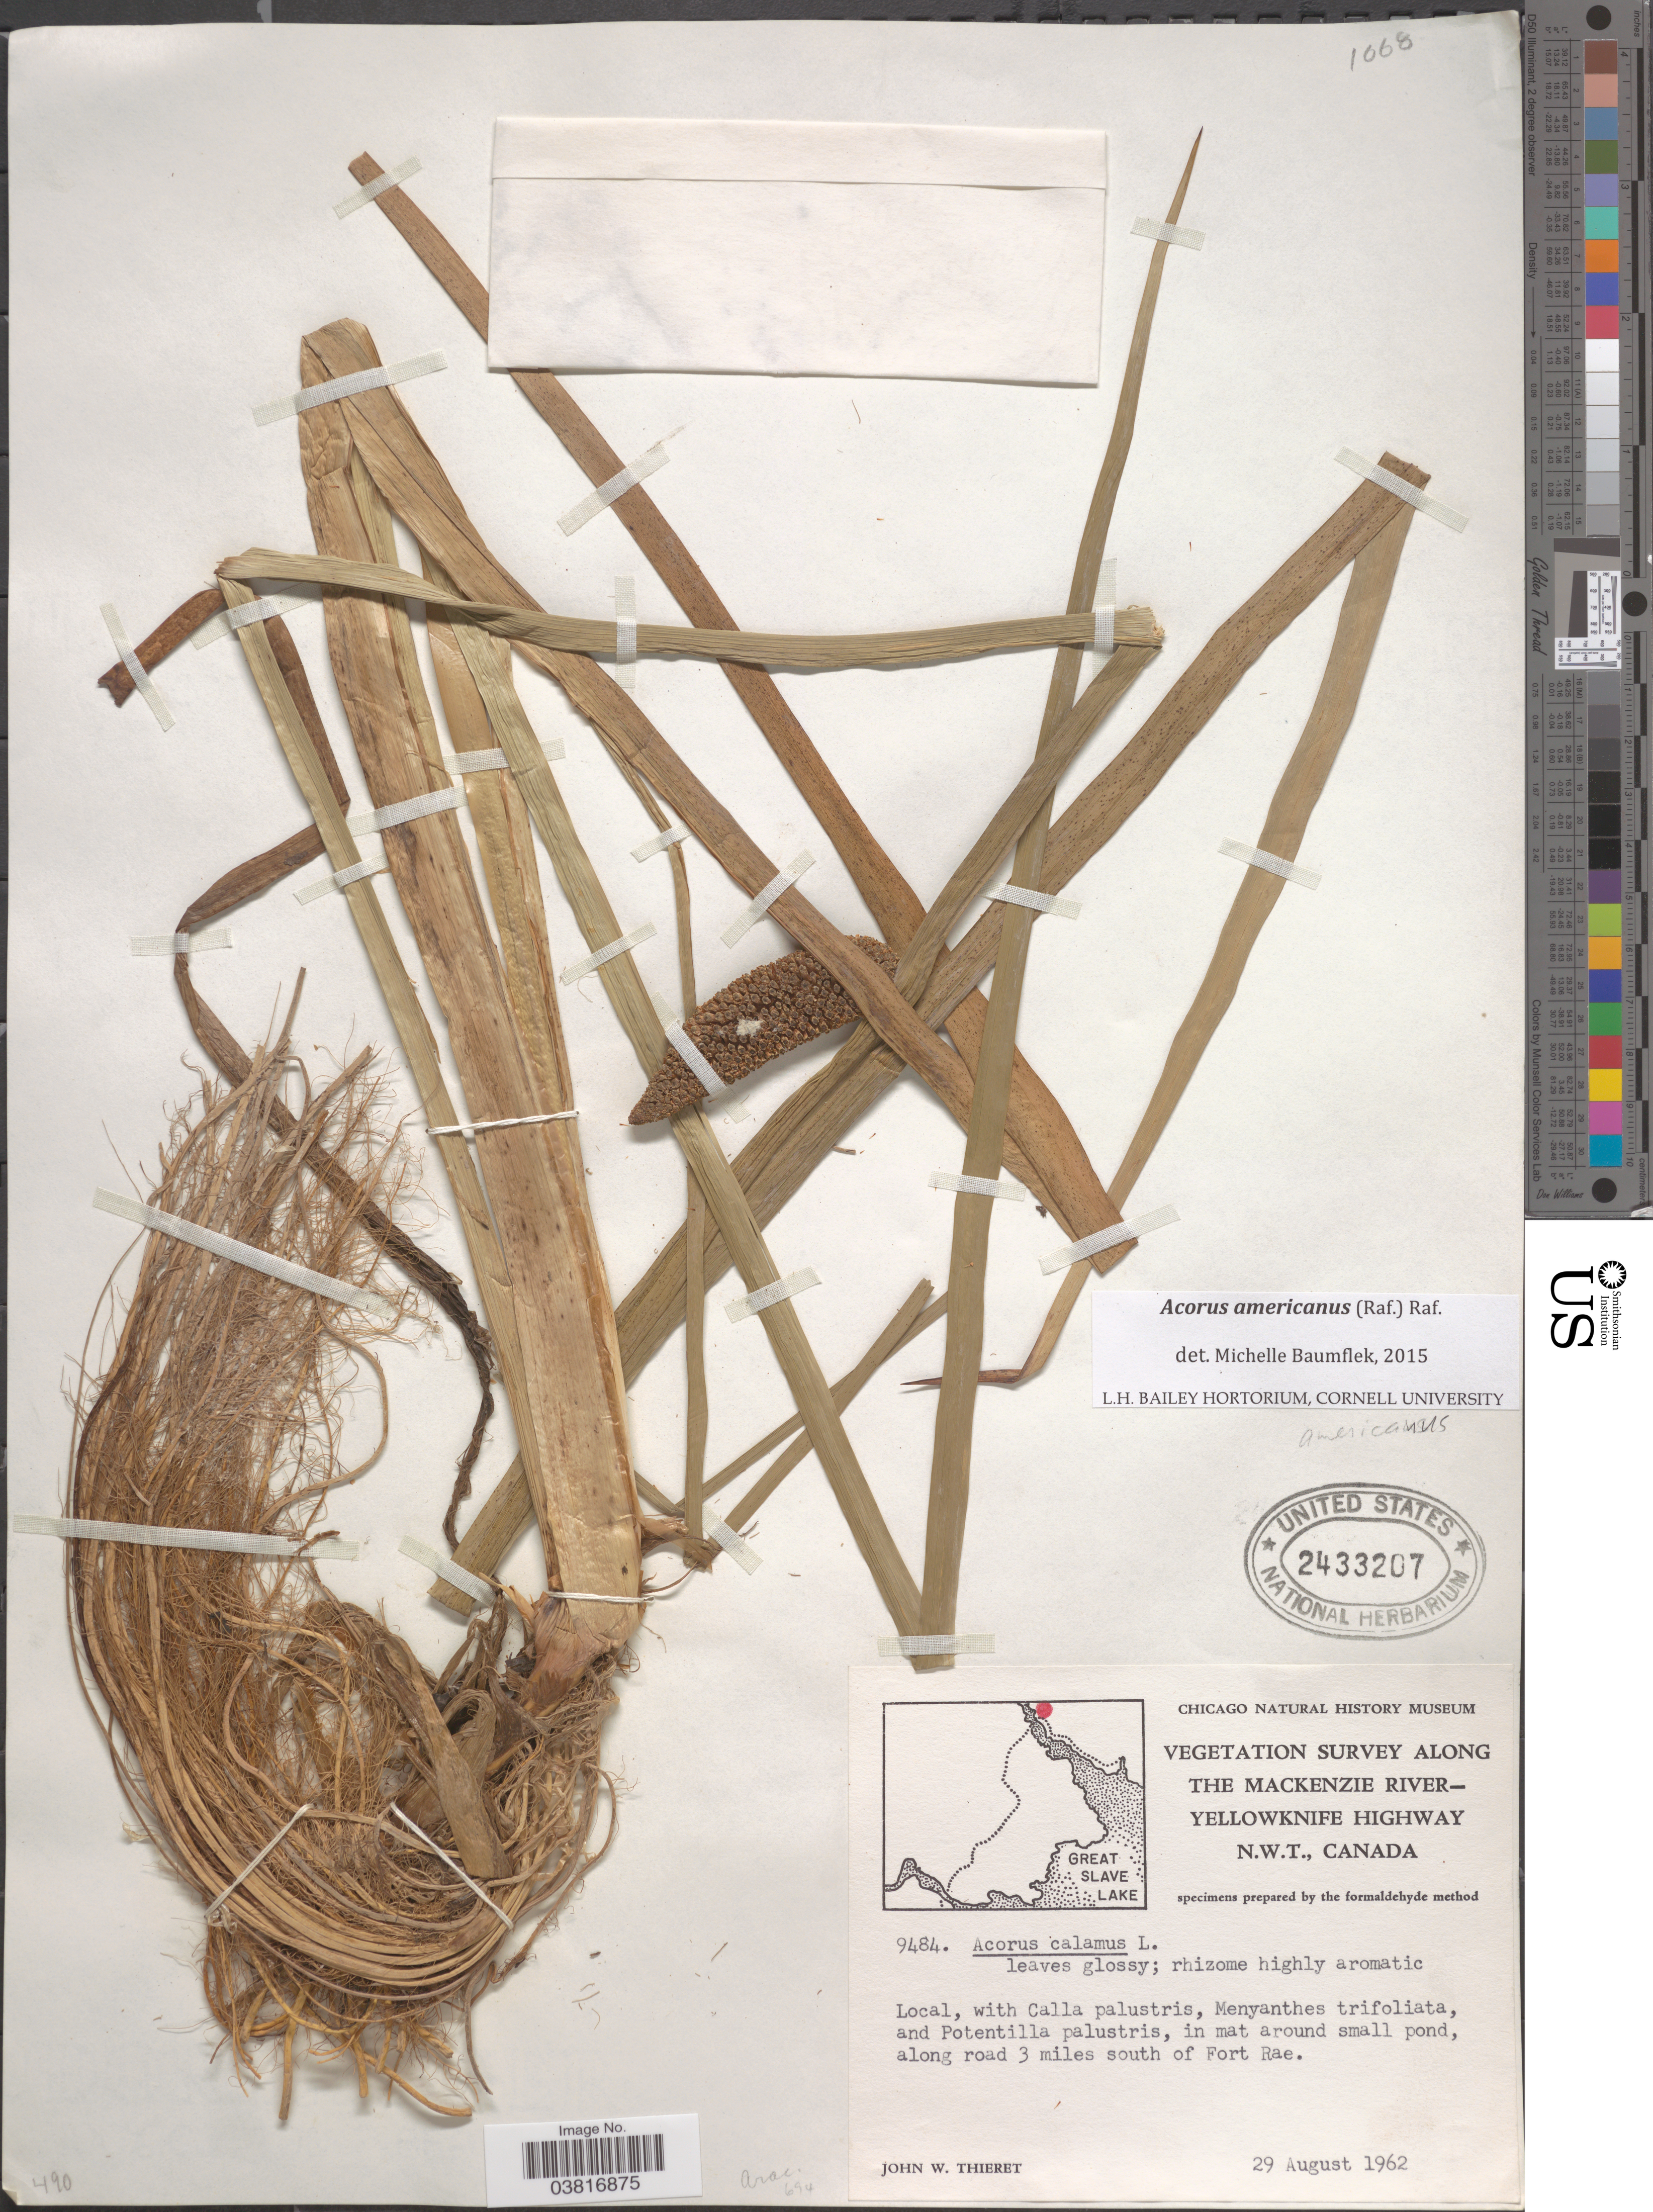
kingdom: Plantae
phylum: Tracheophyta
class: Liliopsida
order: Acorales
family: Acoraceae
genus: Acorus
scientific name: Acorus americanus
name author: (Raf.) Raf.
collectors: J. W. Thieret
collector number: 9484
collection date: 1962-08-29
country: Canada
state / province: Northwest Territories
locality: Along the Mackenzie River-Yellowknife Highway N.W.T. Along road 3 miles south of Fort Rae.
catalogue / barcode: US 2433207